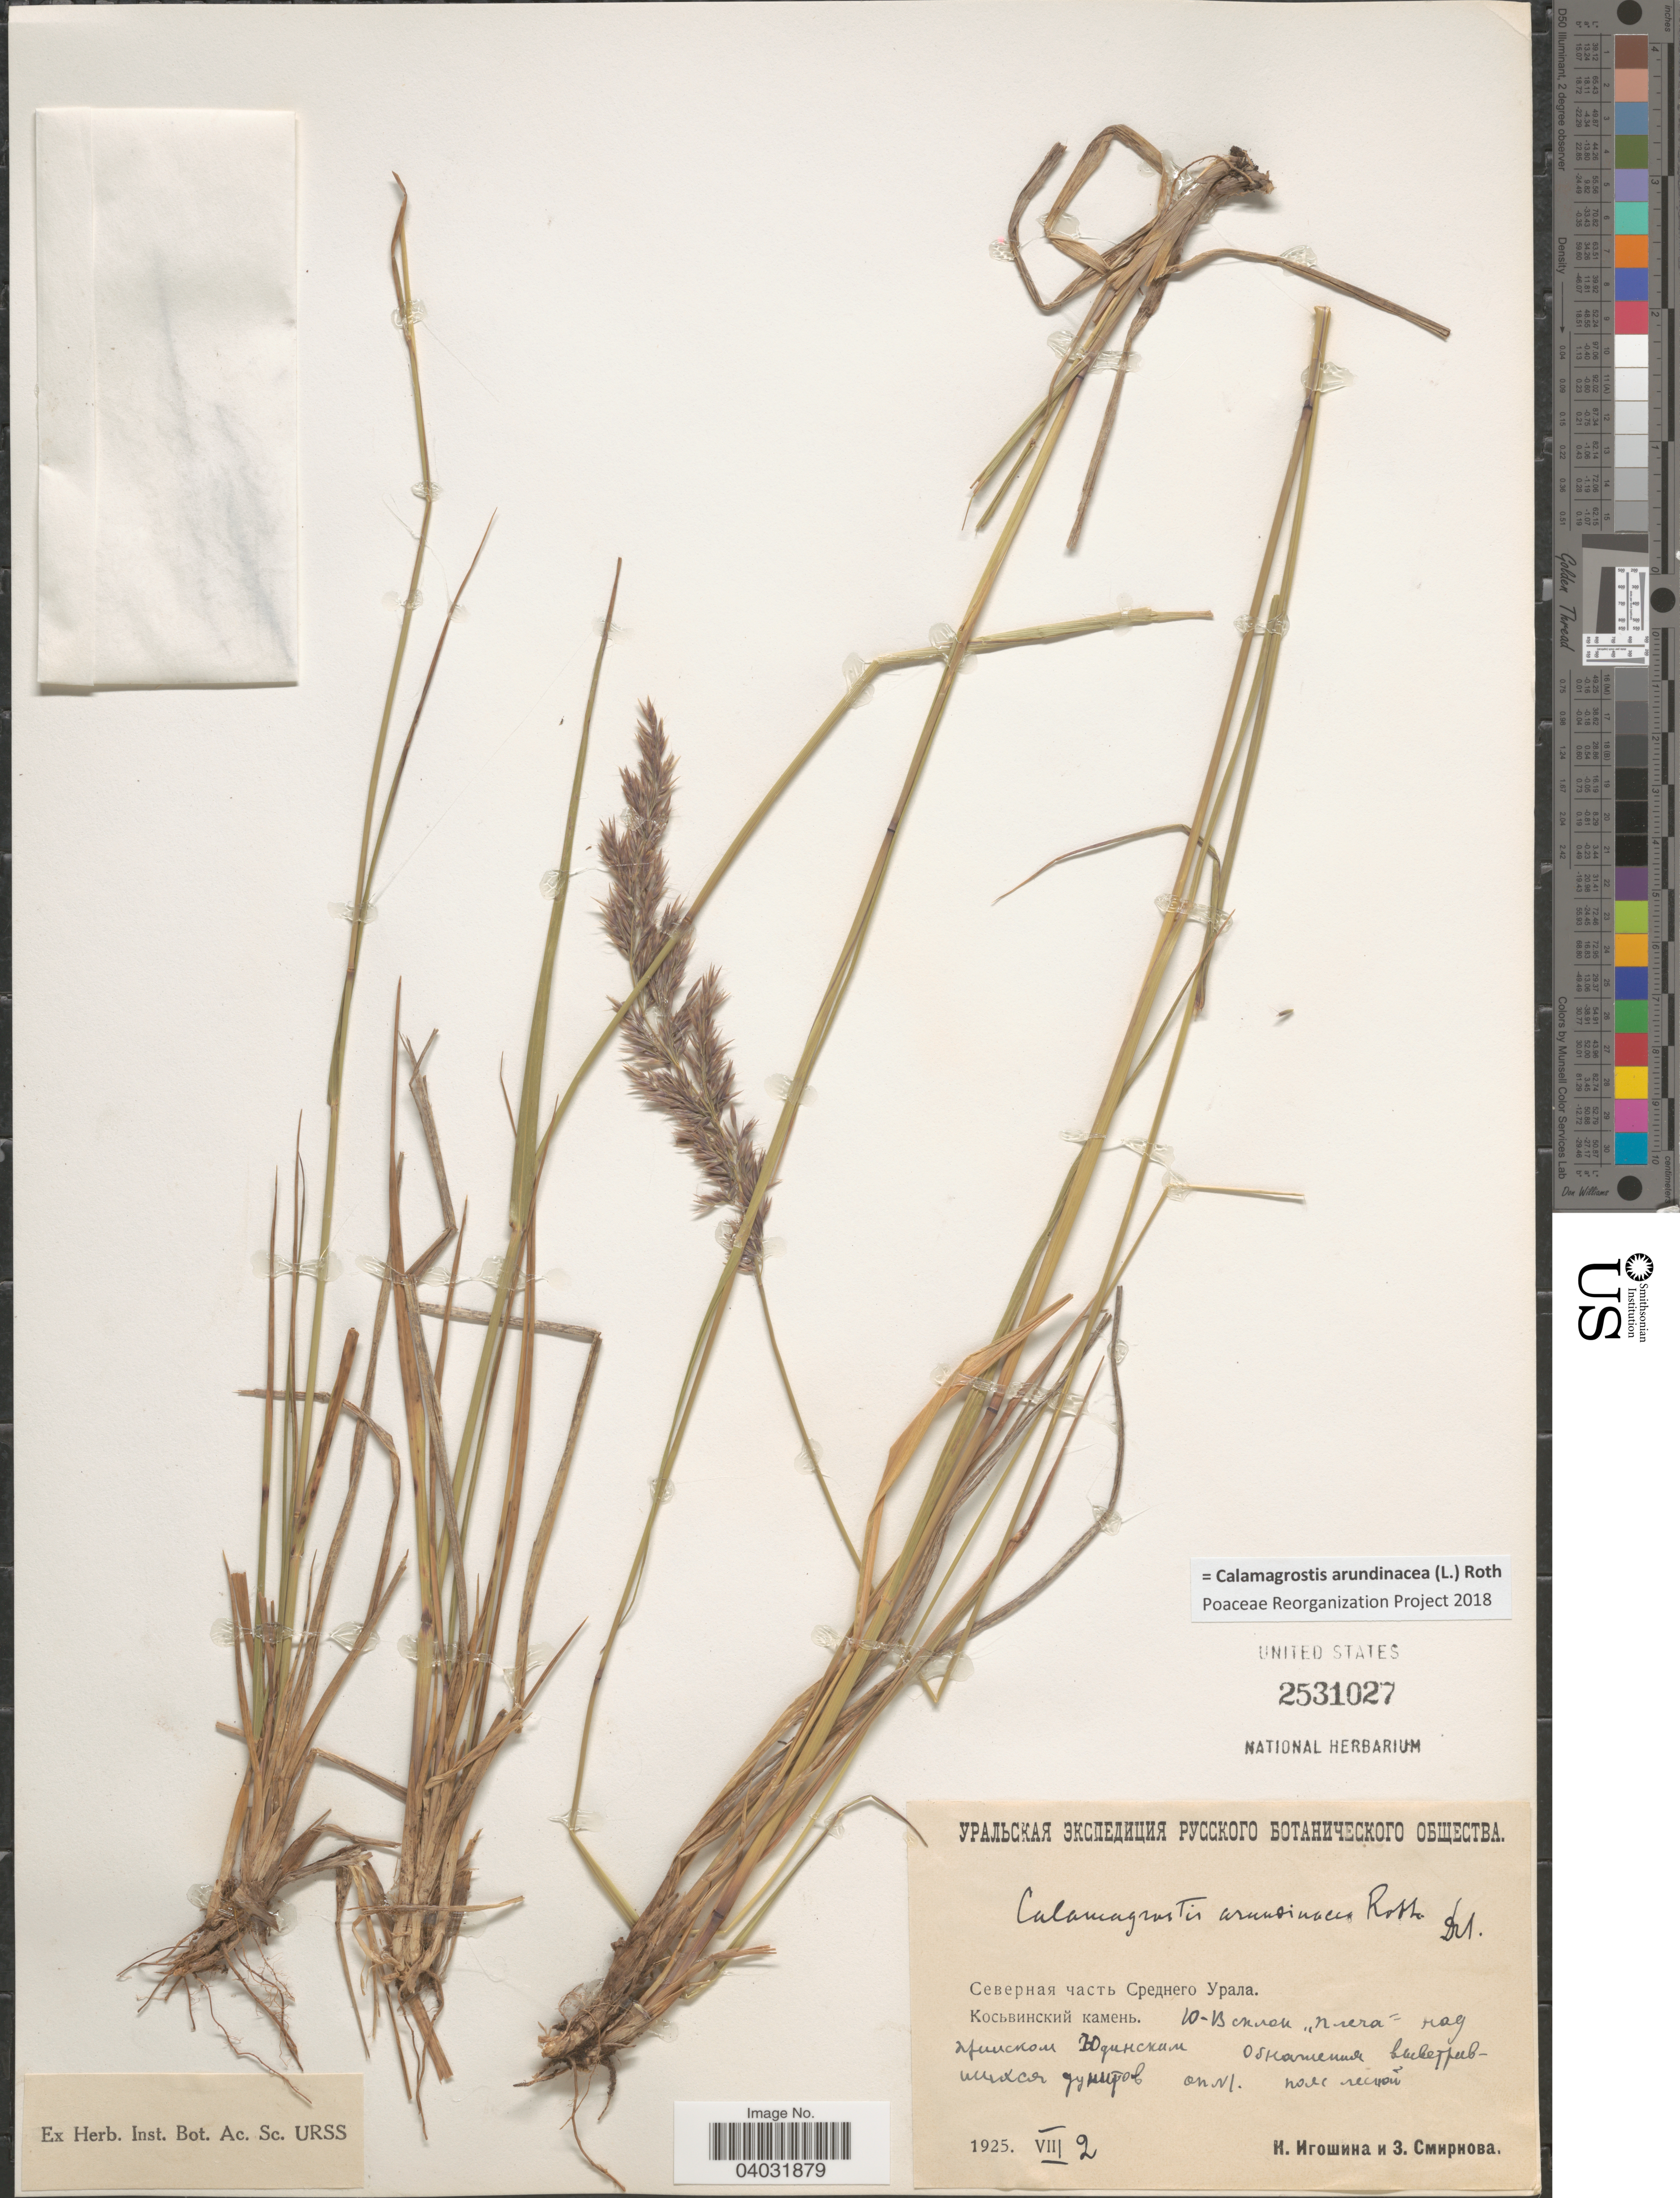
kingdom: Plantae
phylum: Tracheophyta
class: Liliopsida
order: Poales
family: Poaceae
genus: Calamagrostis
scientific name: Calamagrostis arundinacea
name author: (L.) Roth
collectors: K. Igoshina & Z. Smirnova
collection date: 1925-08-02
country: Russian Federation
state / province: Sverdlovsk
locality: Kosvenskiy Kamen, mine Yudinskiy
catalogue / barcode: US 2531027